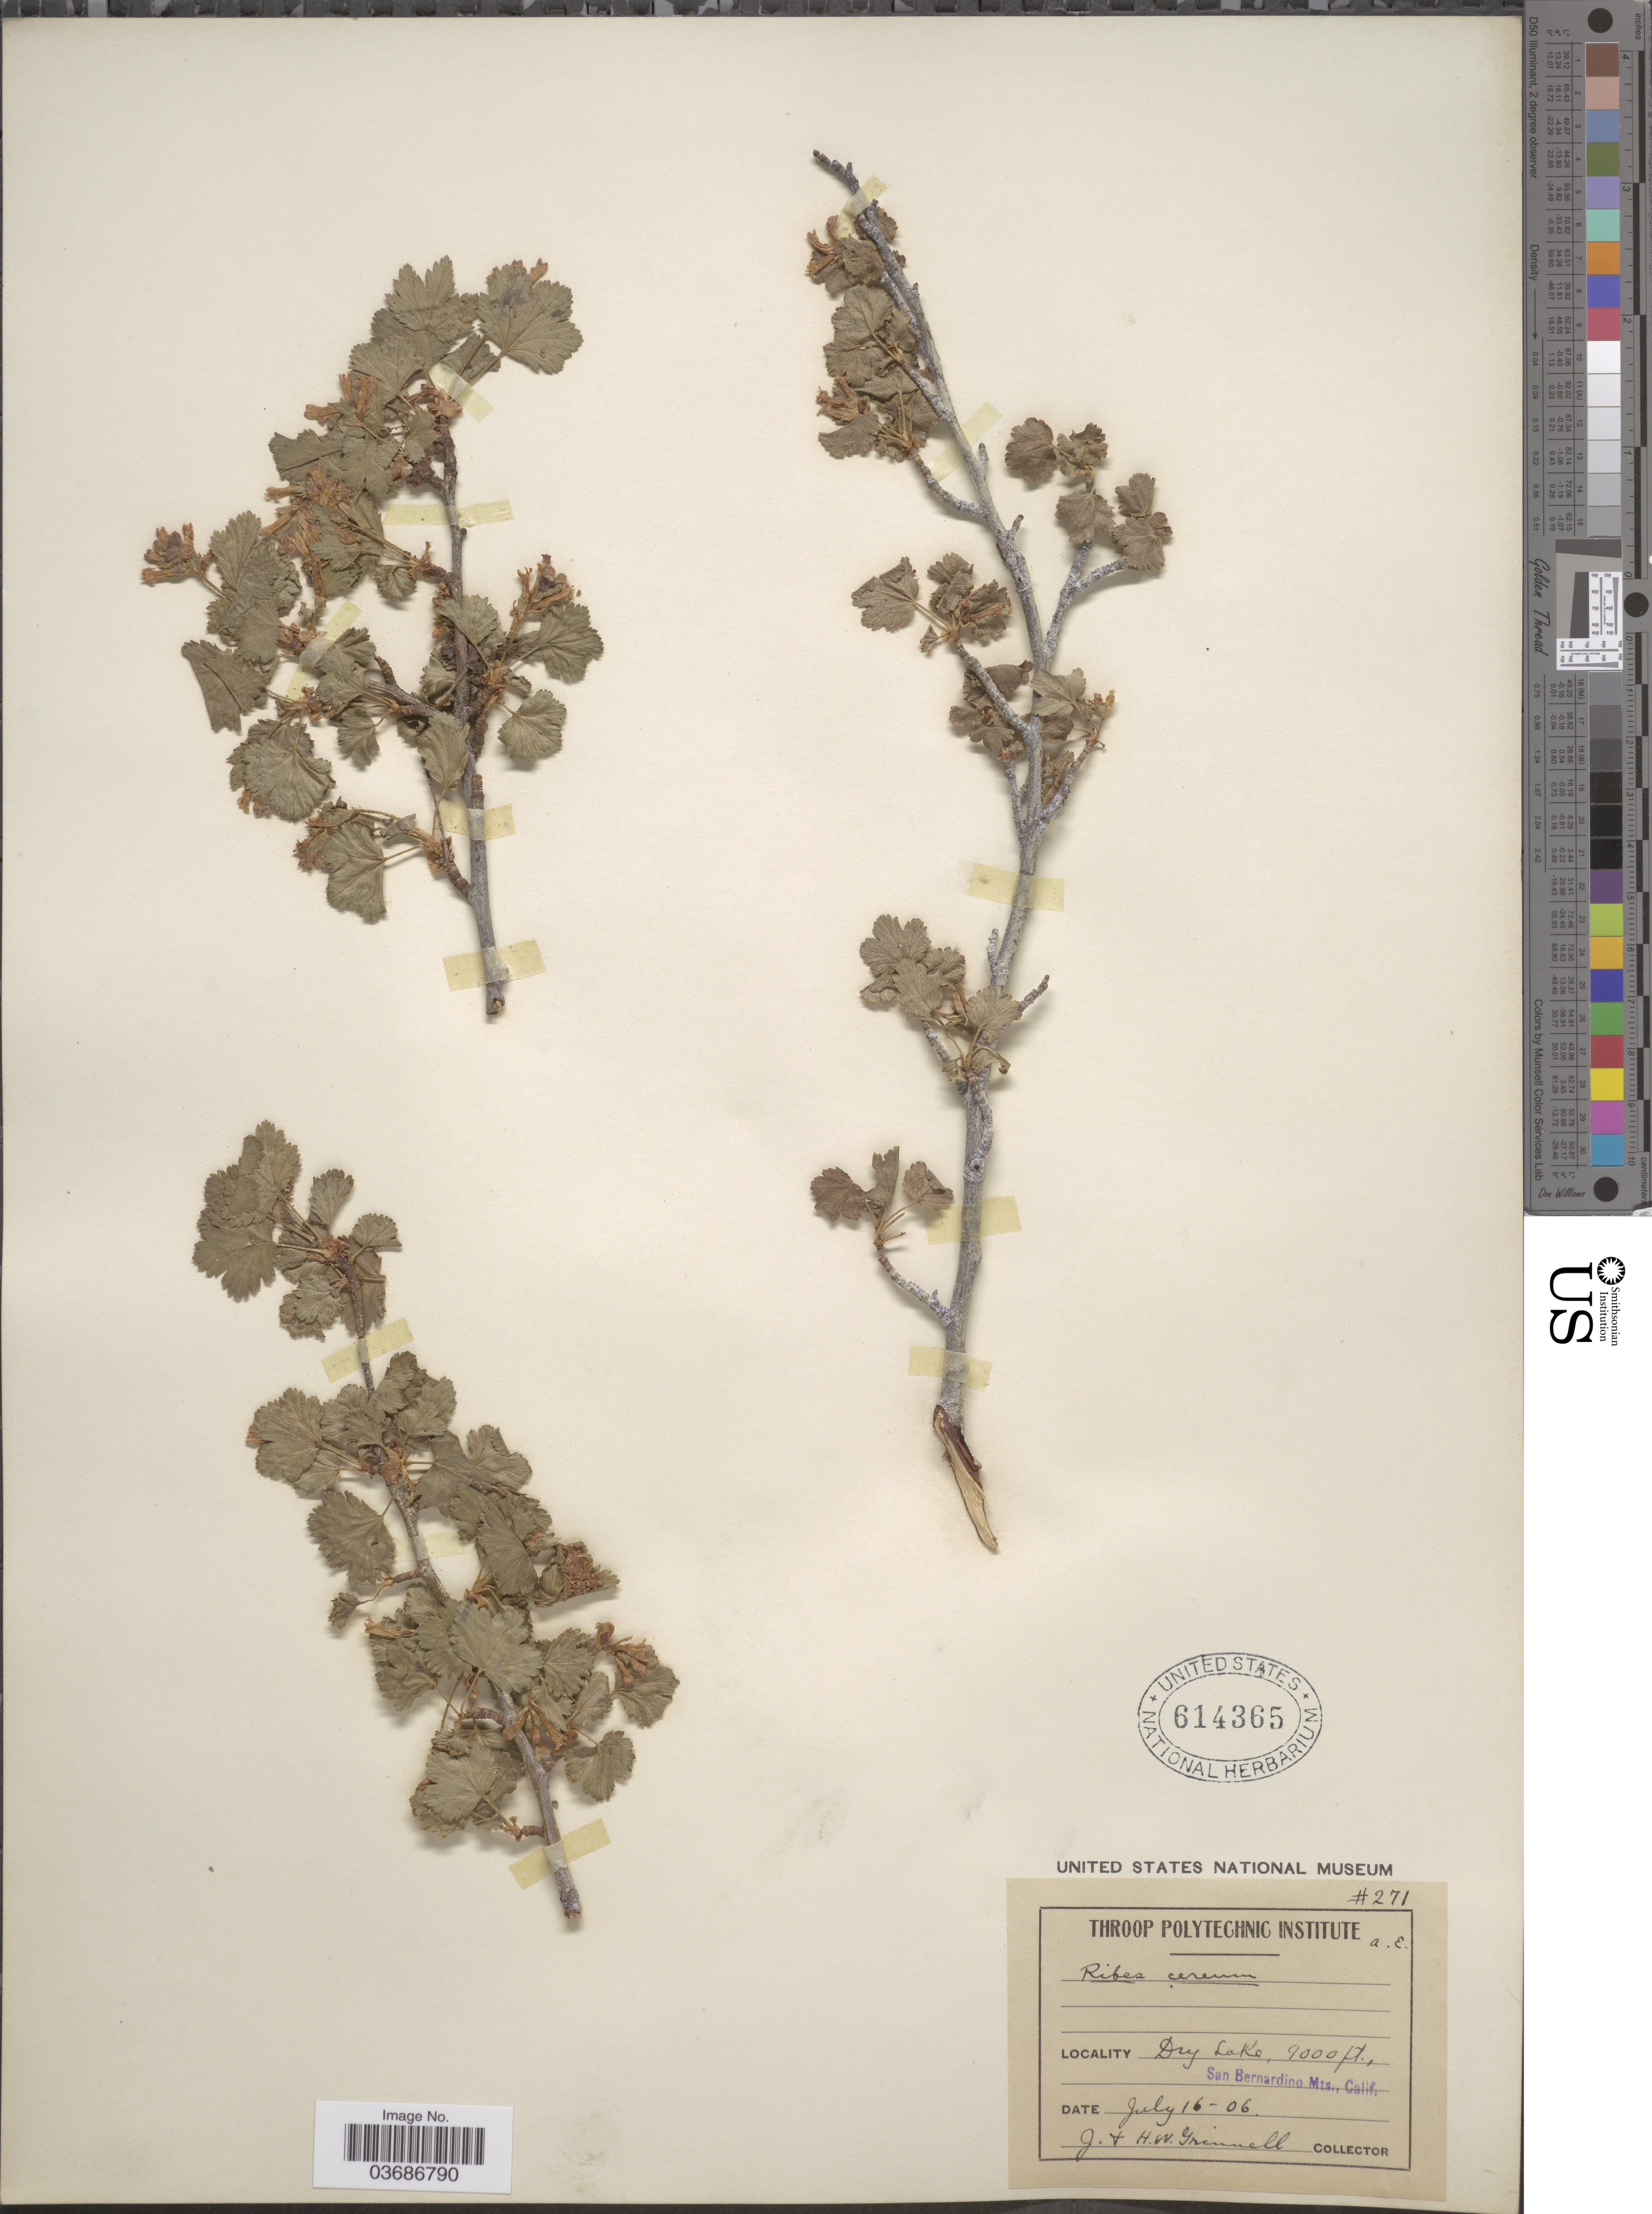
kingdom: Plantae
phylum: Tracheophyta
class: Magnoliopsida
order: Saxifragales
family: Grossulariaceae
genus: Ribes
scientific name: Ribes cereum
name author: Douglas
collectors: J. Grinnell & H. Grinnell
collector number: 271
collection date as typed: Transcribed d/m/y: 16/7/6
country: United States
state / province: California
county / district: San Bernardino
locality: Dry Lake. San Bernardino Mts.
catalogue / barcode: US 614365